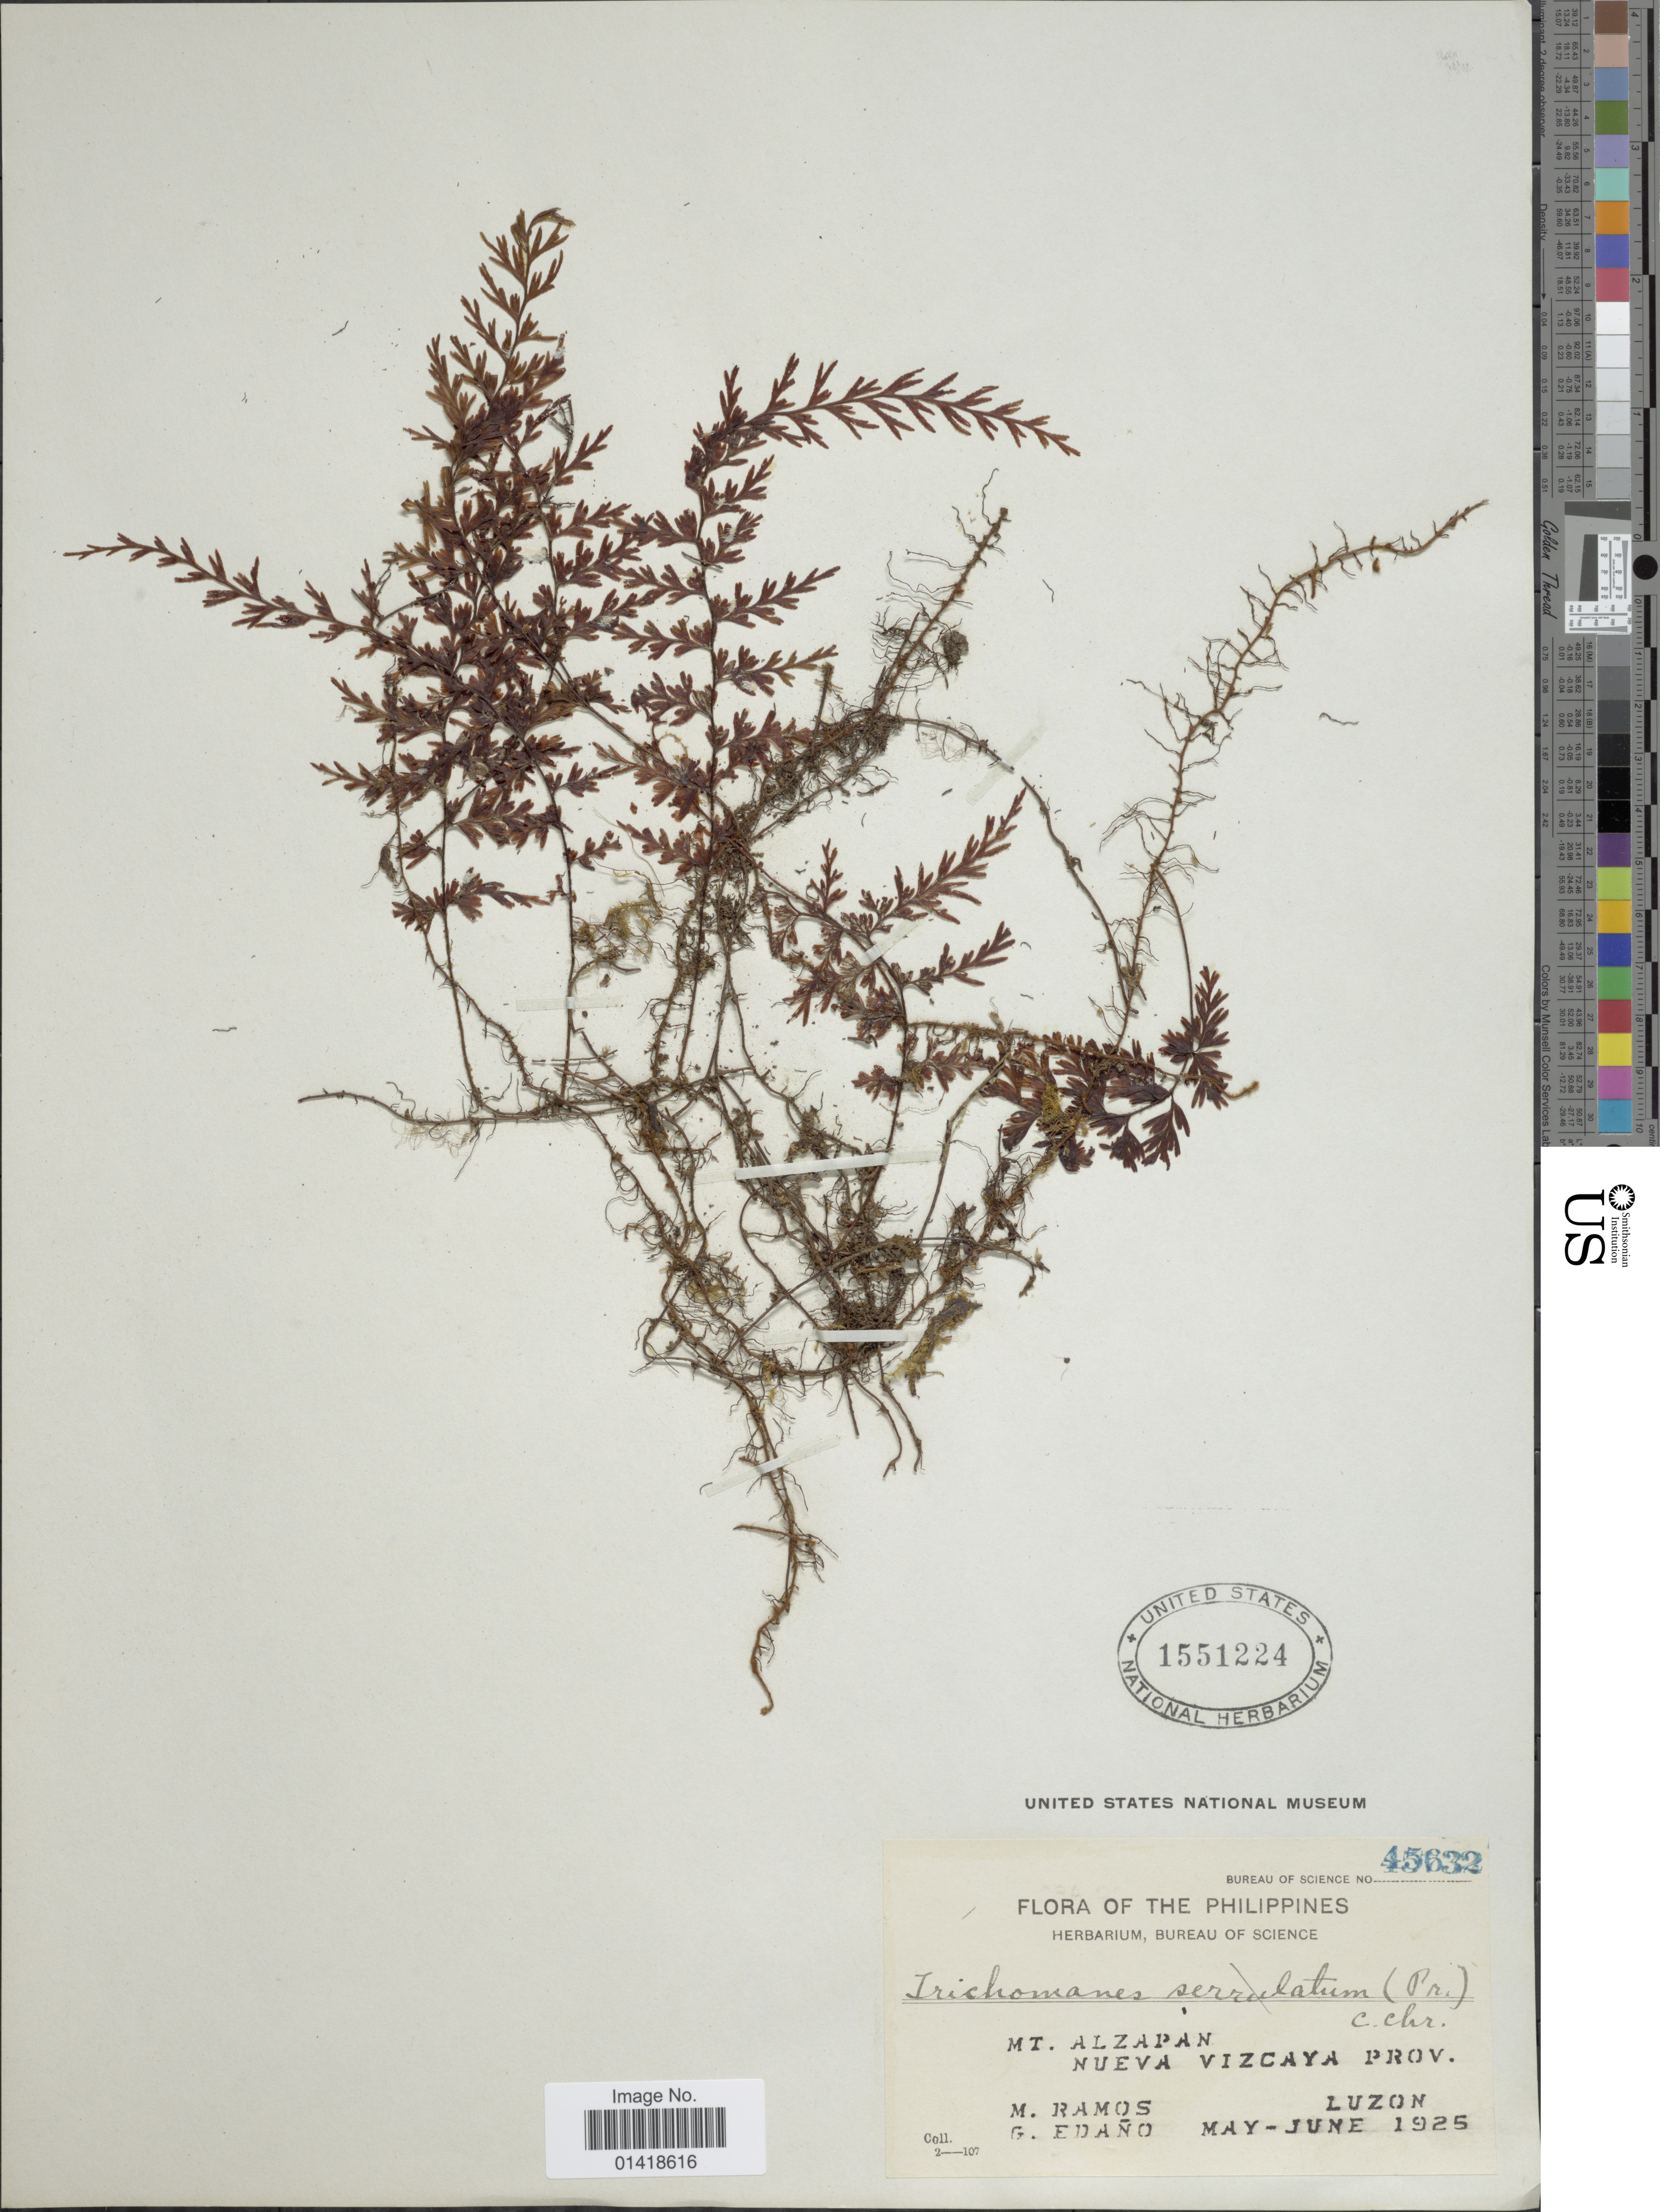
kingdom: Plantae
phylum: Tracheophyta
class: Polypodiopsida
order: Hymenophyllales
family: Hymenophyllaceae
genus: Hymenophyllum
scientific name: Hymenophyllum sp.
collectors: M. Ramos & G. Edaño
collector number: Bureau of Science 45632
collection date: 1925-05/1925-06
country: Philippines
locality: The Philippines. Mt. Alzapan, Nueva Vizcaya Prov. Luzon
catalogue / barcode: US 1551224